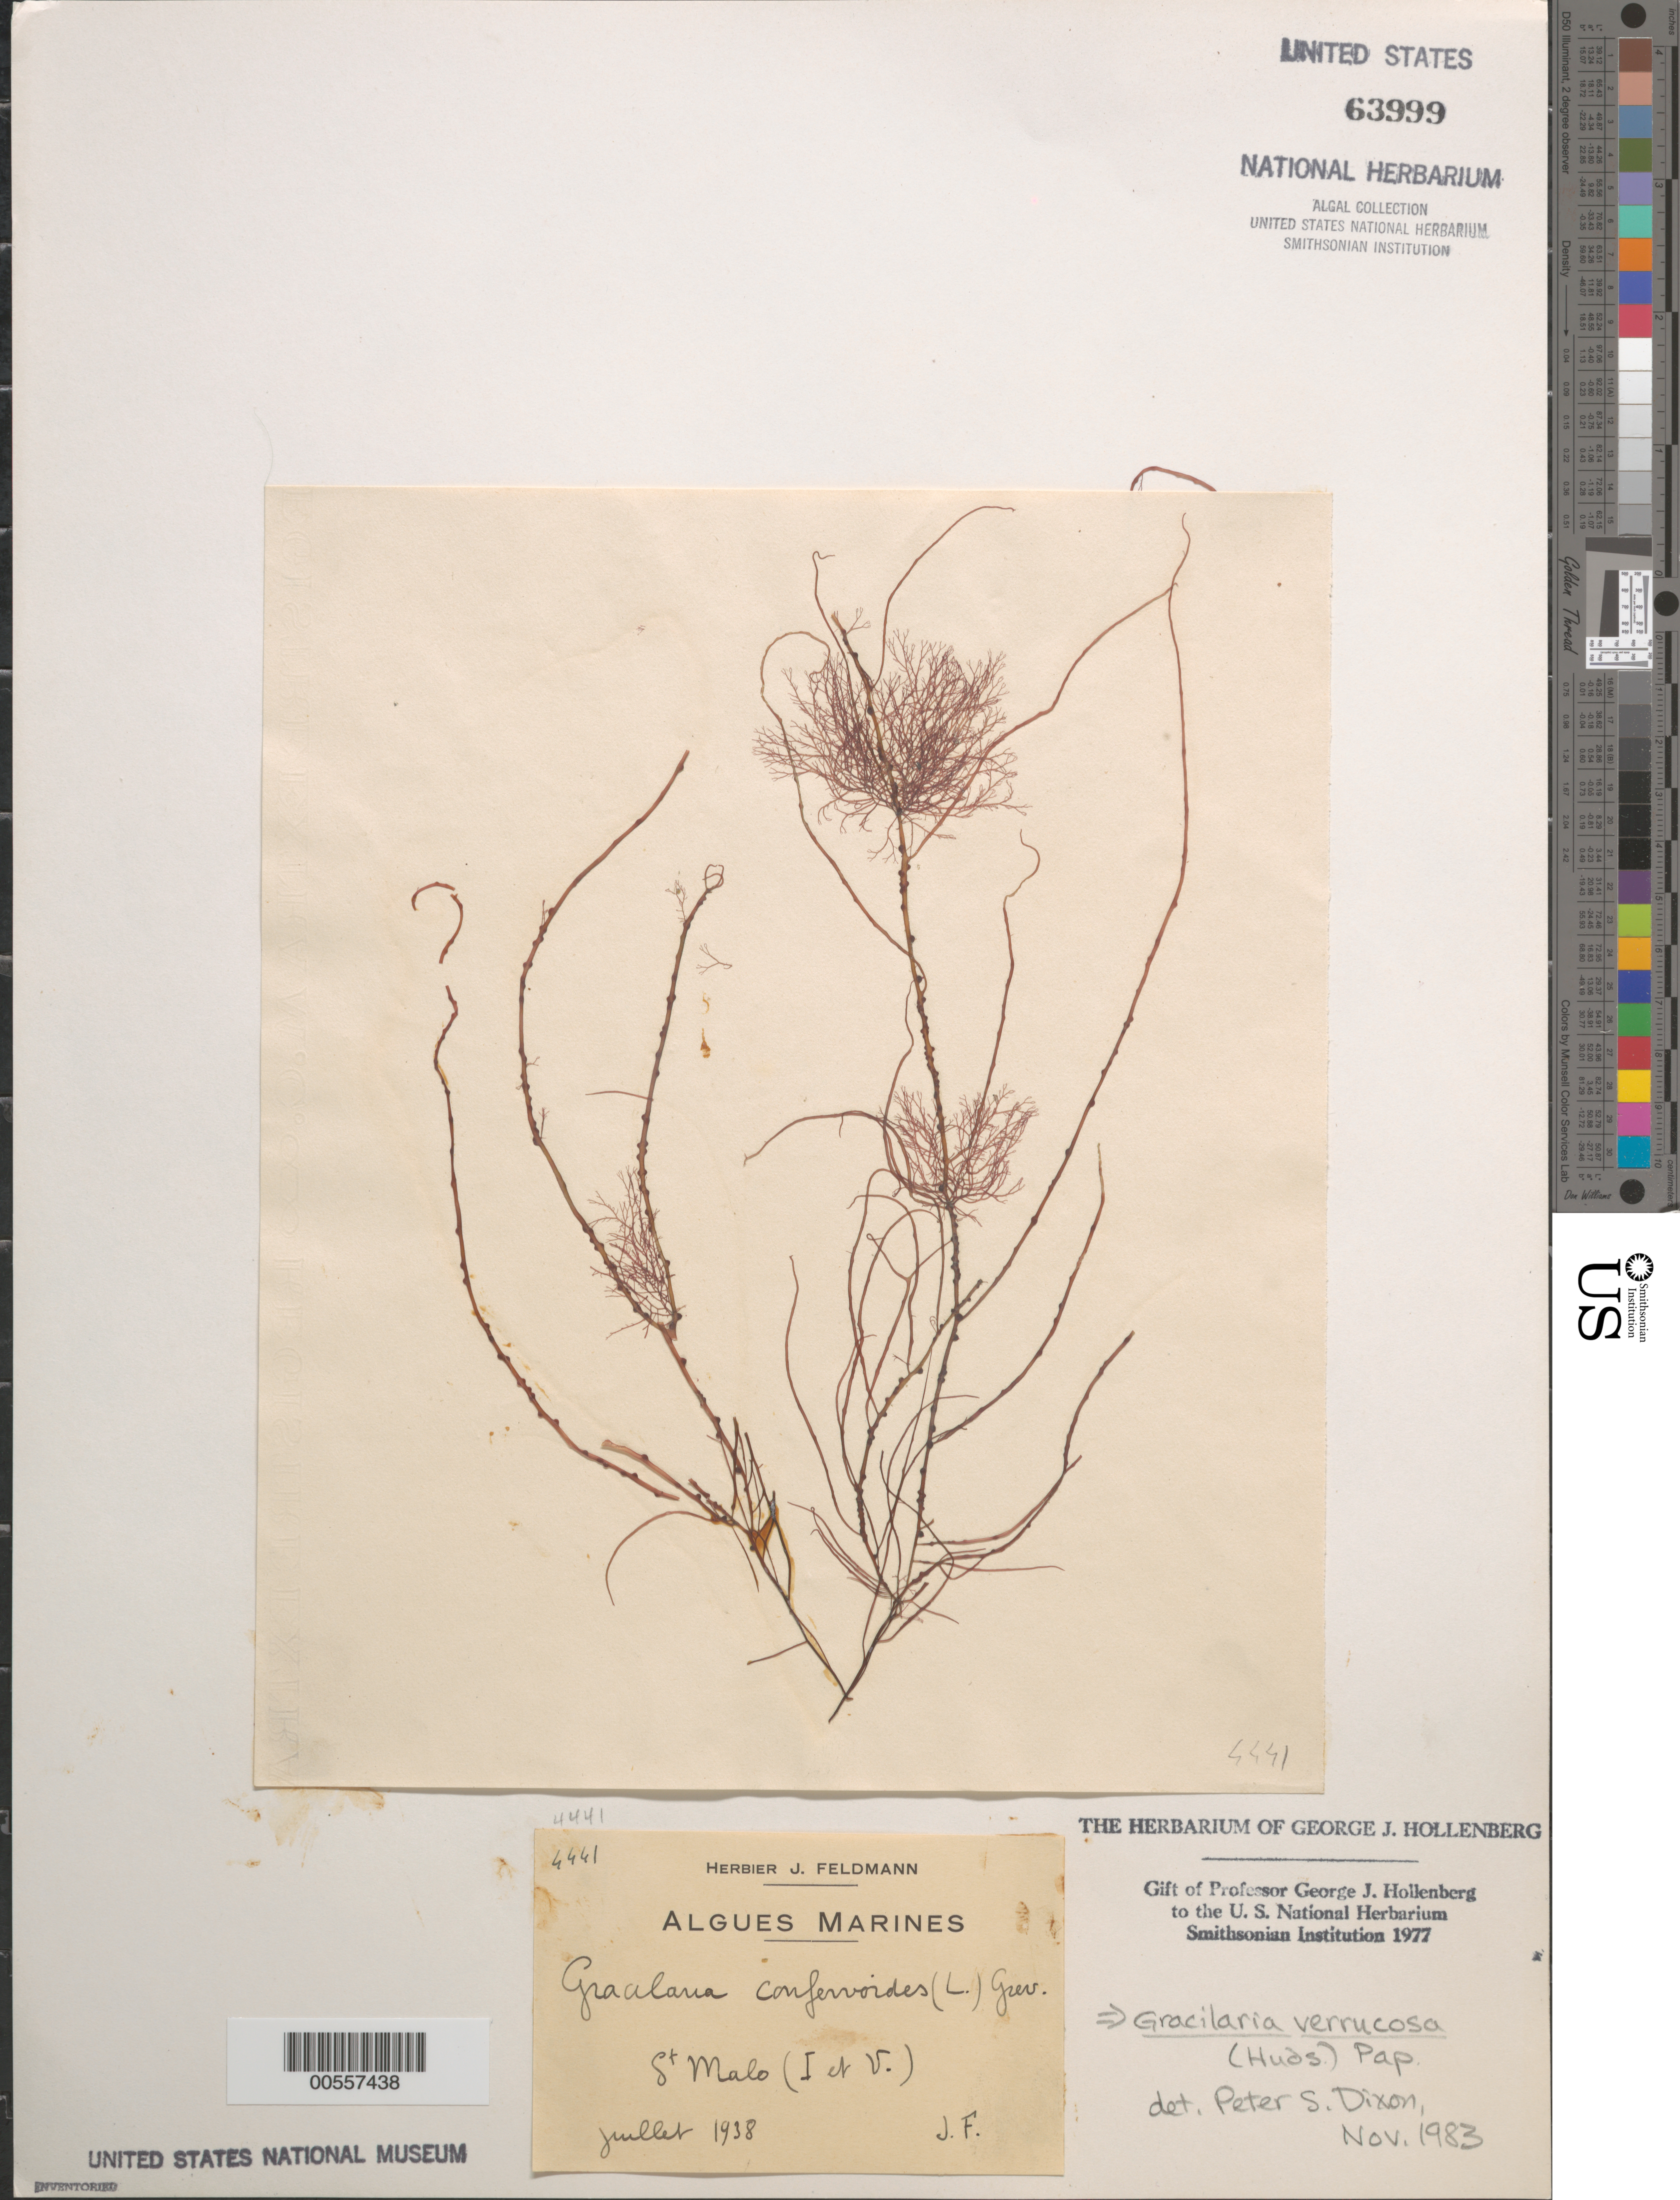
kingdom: Plantae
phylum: Rhodophyta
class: Florideophyceae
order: Gracilariales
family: Gracilariaceae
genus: Gracilariopsis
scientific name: Gracilariopsis longissima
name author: (S.G. Gmel.) Steentoft et al.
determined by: Algae name updating Project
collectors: J. Feldmann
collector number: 4441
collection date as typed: Jul 1938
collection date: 1938-07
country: France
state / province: Bretagne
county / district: Ille-et-Vilaine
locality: St. Malo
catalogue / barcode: US 63999